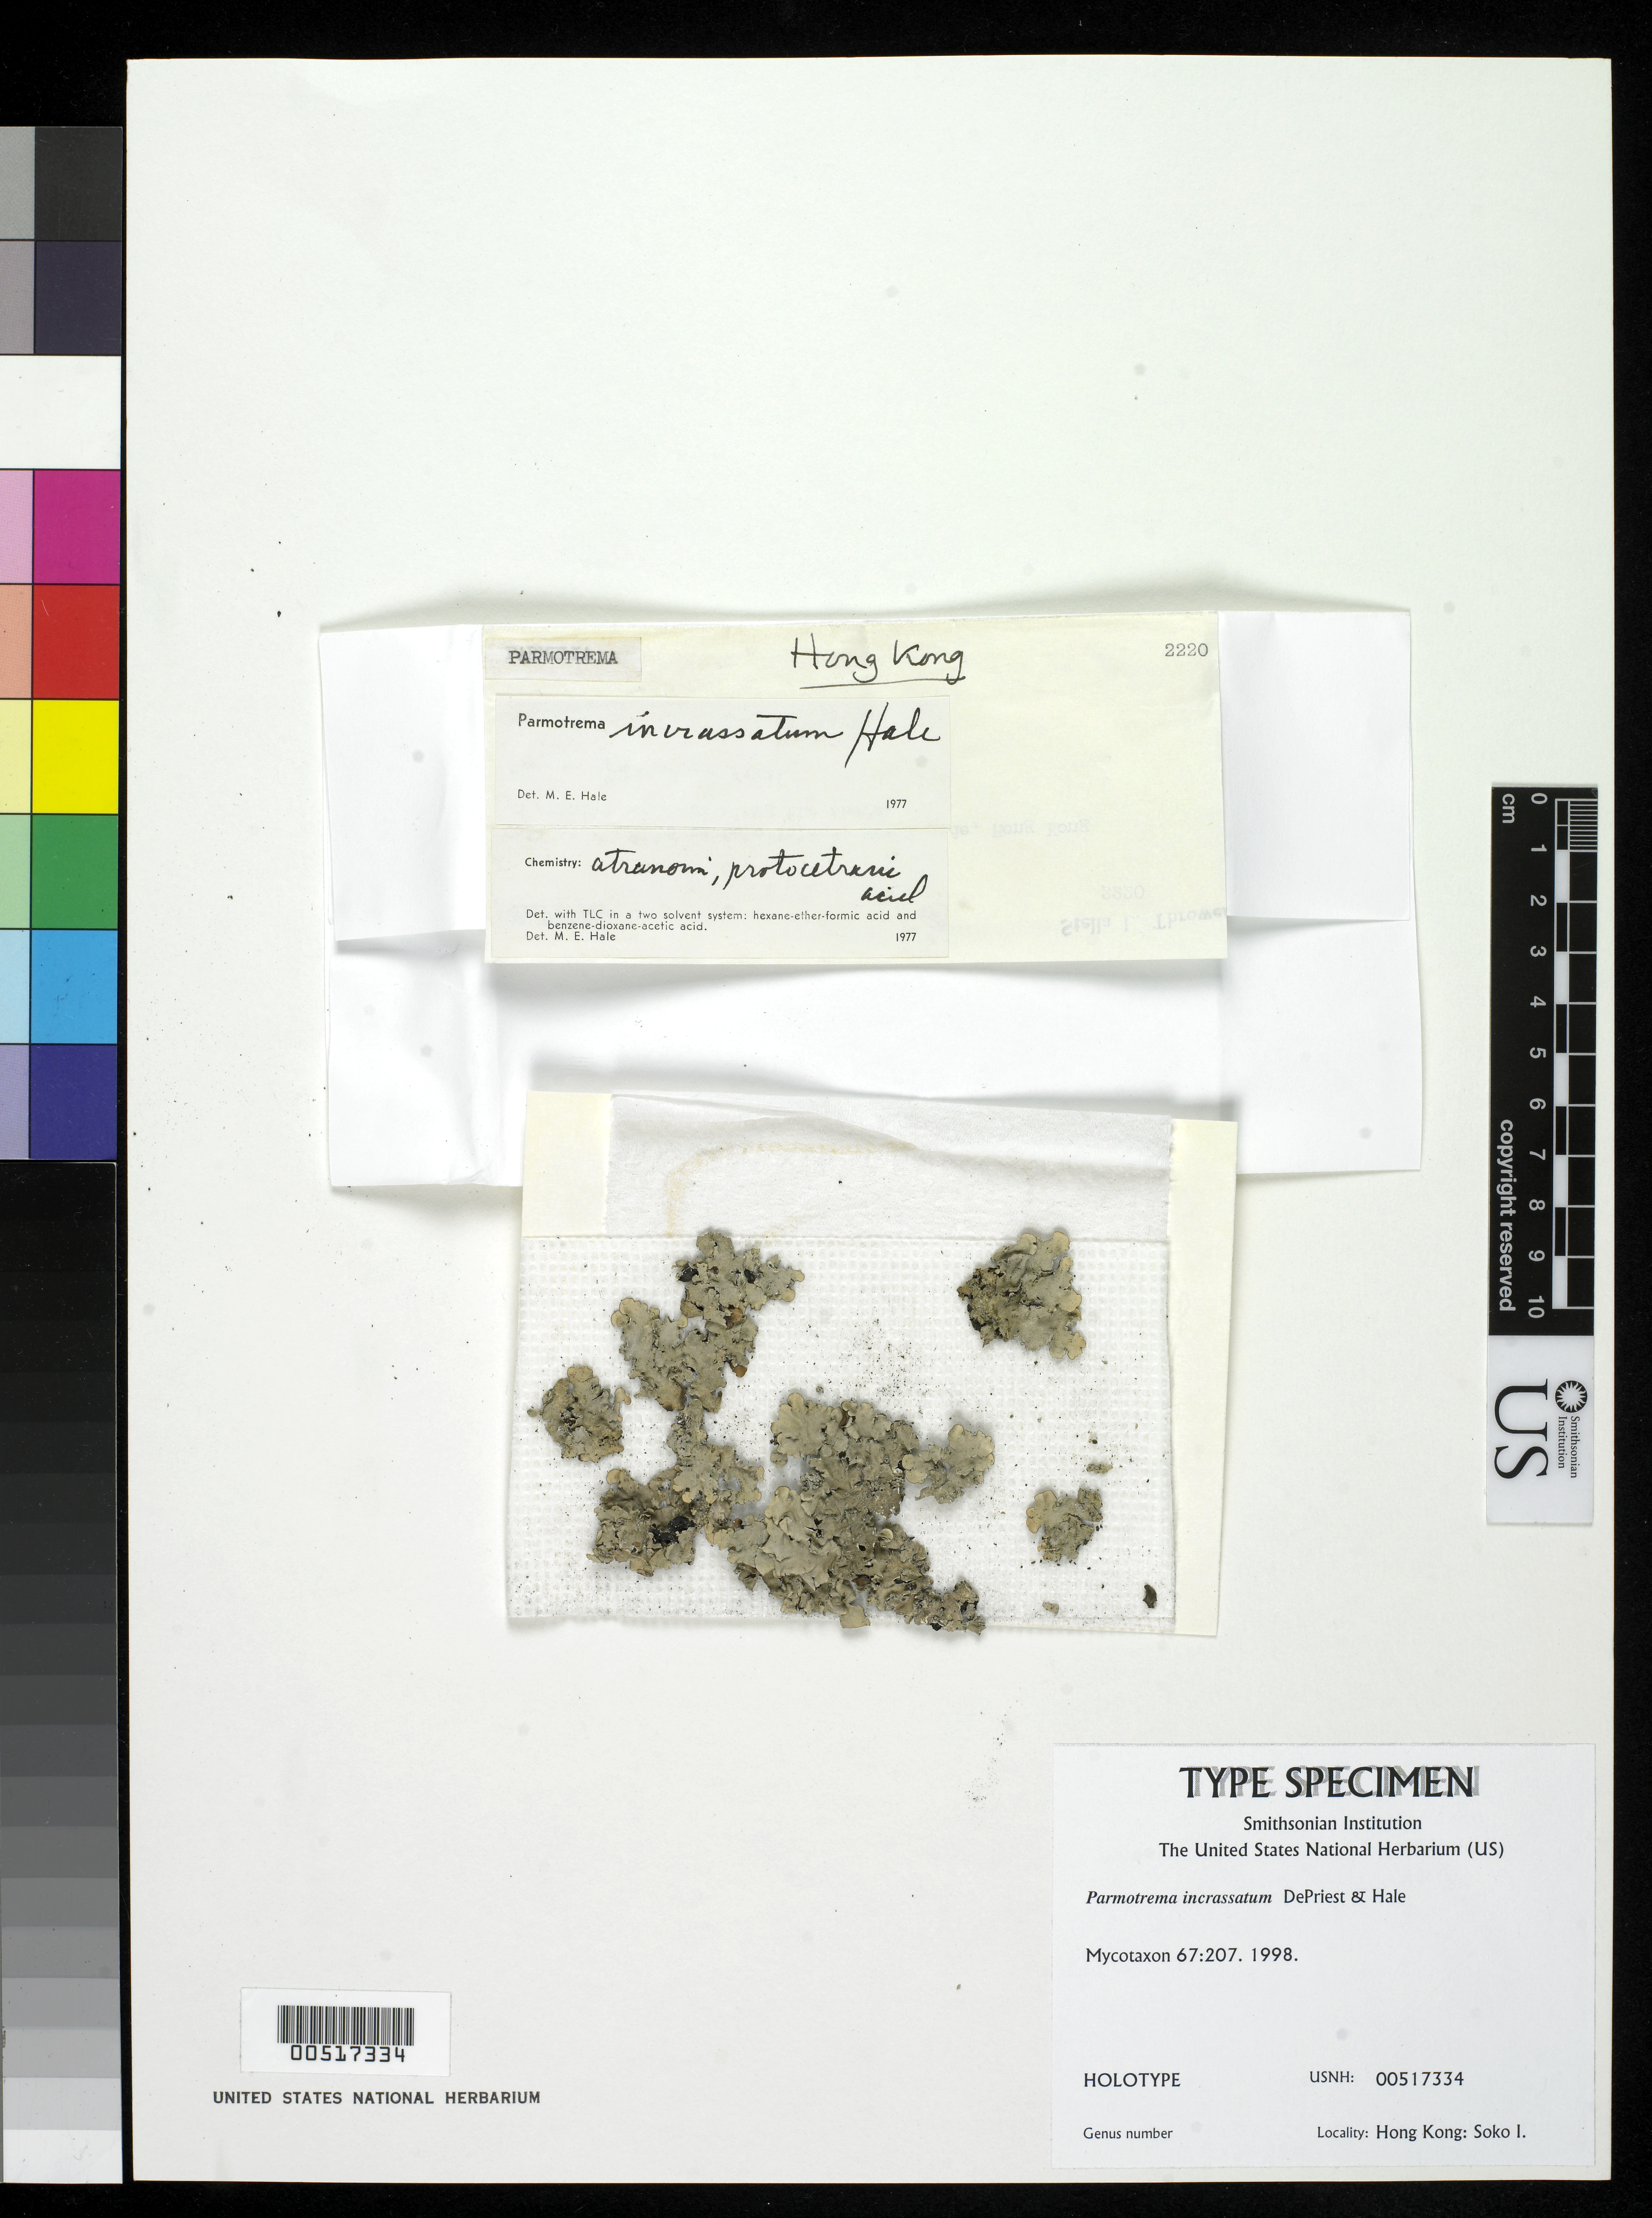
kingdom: Fungi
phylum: Ascomycota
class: Lecanoromycetes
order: Lecanorales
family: Parmeliaceae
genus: Parmotrema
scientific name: Parmotrema incrassatum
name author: Hale ex DePriest & B. W. Hale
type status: Holotype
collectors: S. Thrower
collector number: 2220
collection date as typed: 01 Jun 1975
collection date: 1975-06-01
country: China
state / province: Hong Kong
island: Soko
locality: Along shore on N side of island.